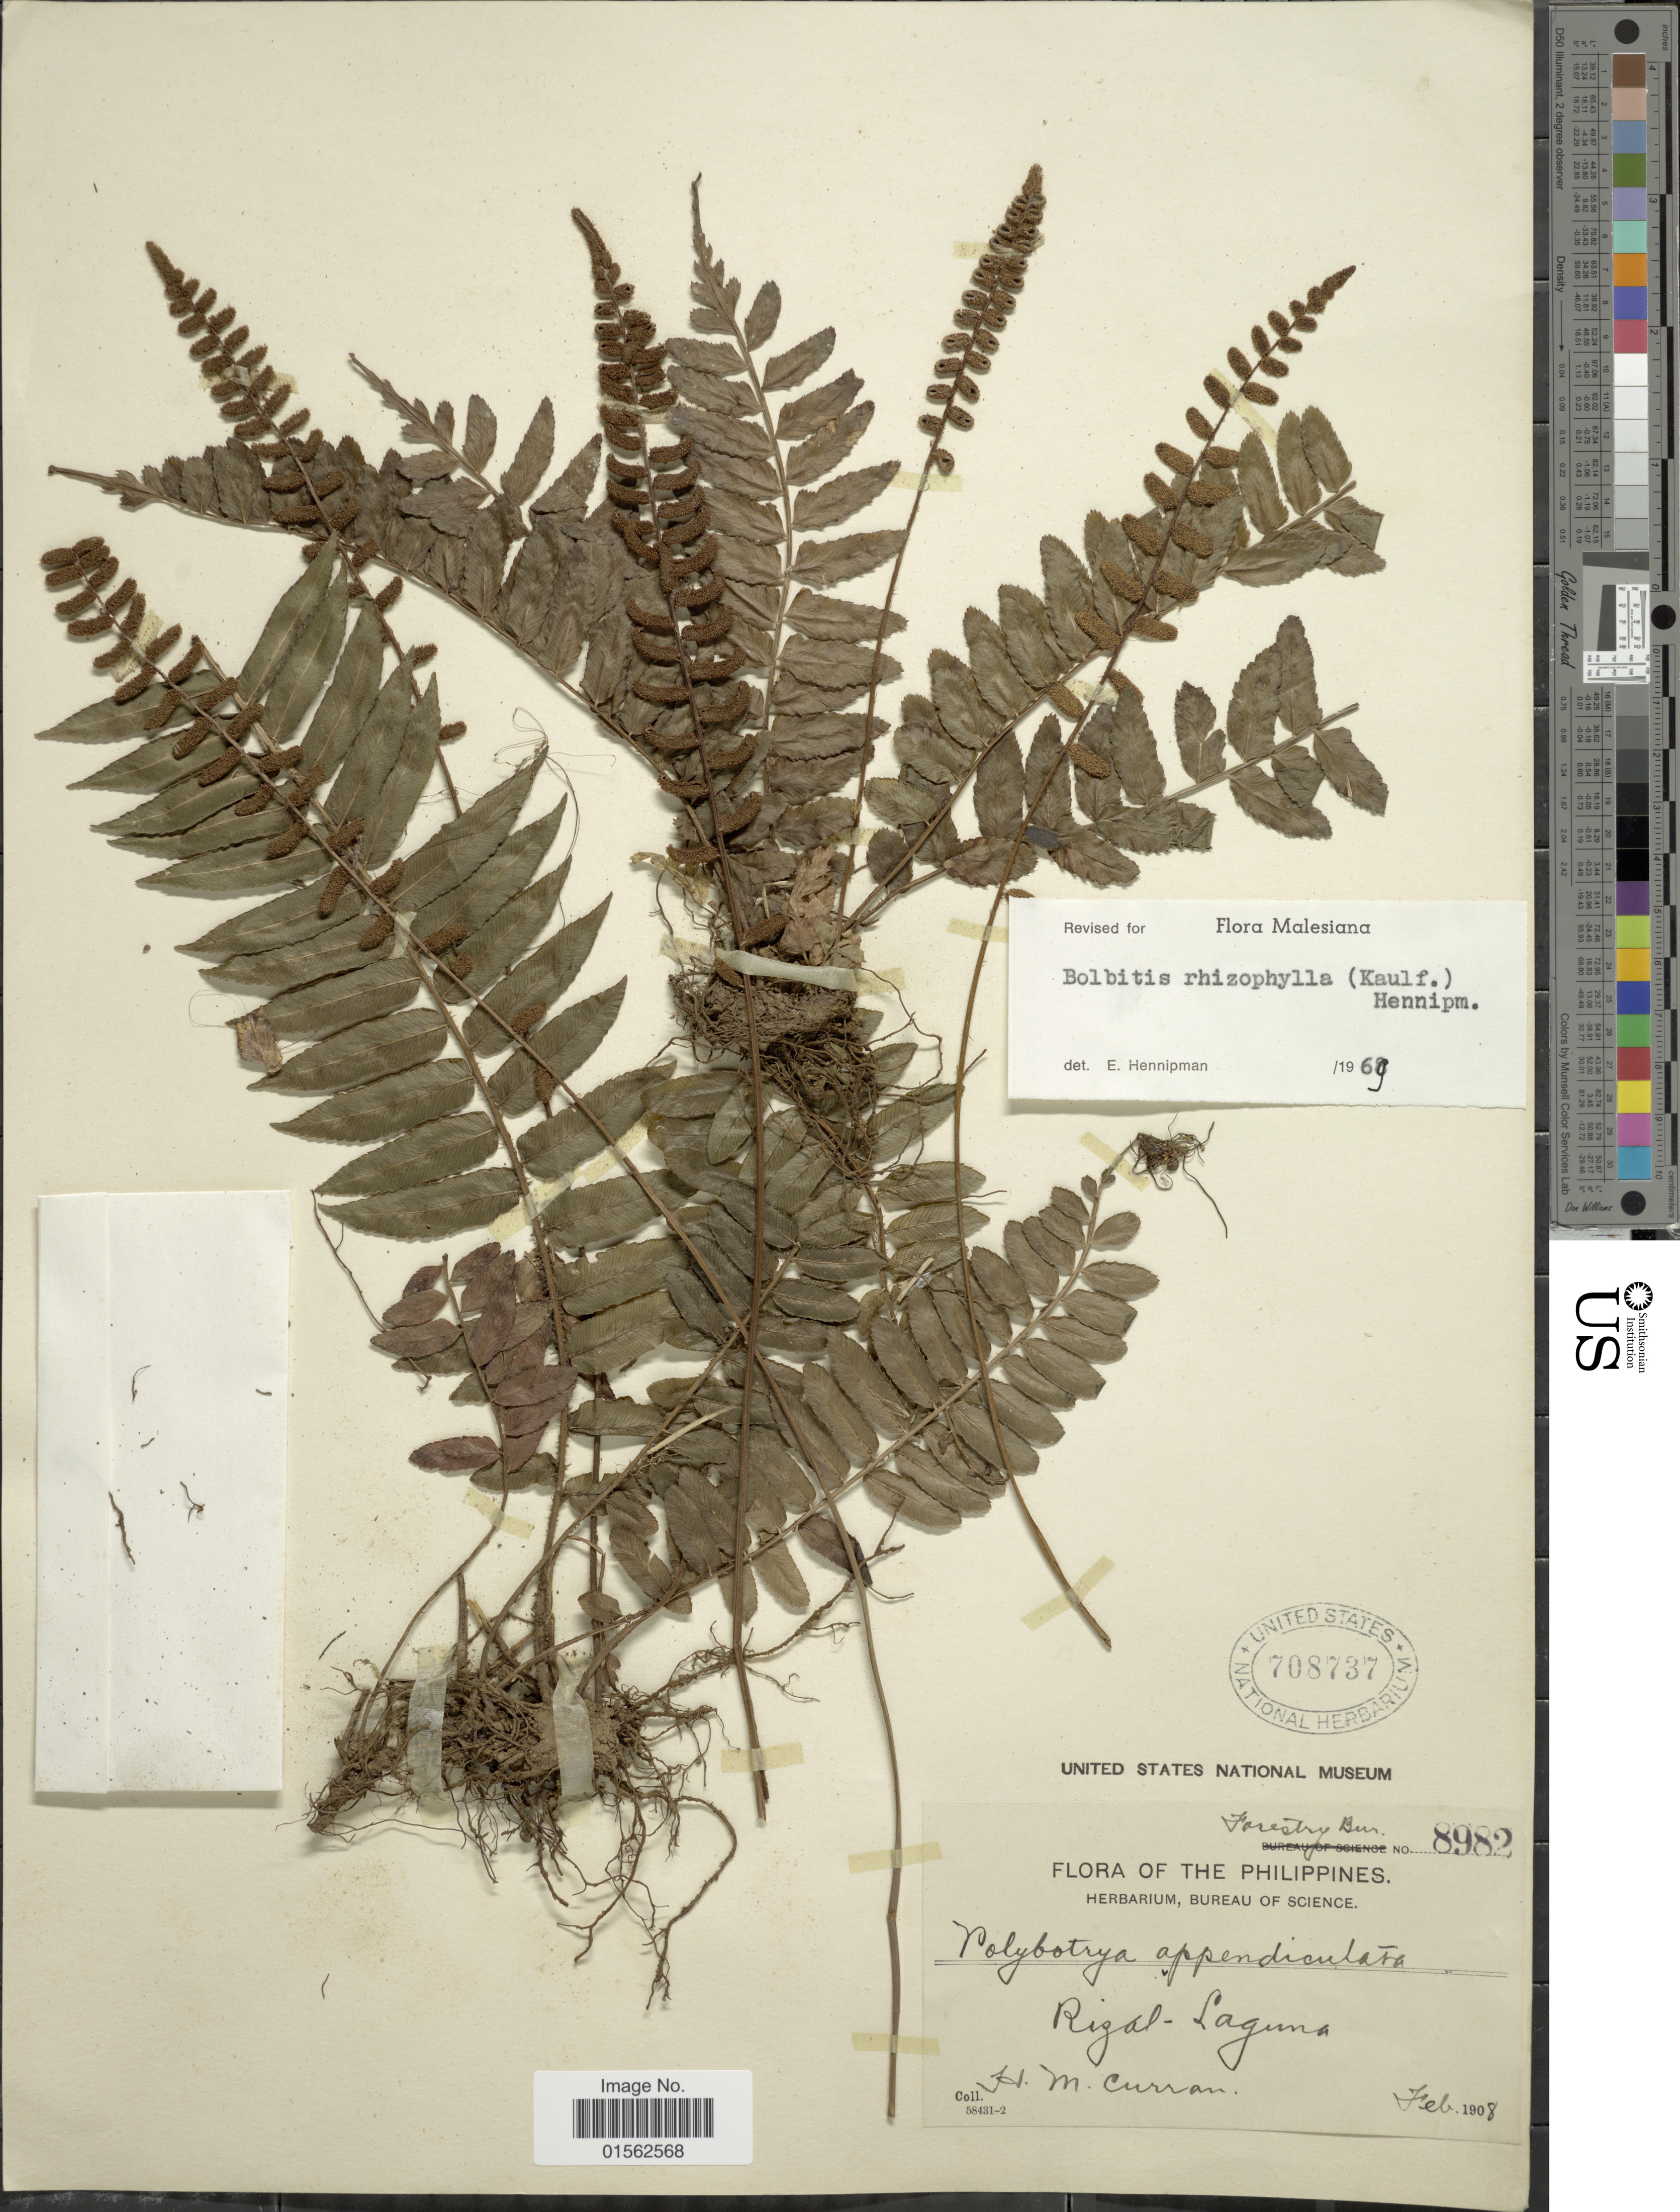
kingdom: Plantae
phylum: Tracheophyta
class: Polypodiopsida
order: Polypodiales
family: Dryopteridaceae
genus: Bolbitis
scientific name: Bolbitis rhizophylla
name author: (Kaulf.) Hennipman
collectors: H. M. Curran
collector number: Forestry Bur. 8982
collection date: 1908-02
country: Philippines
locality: Philippines, Rizal, Laguna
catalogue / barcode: US 708737